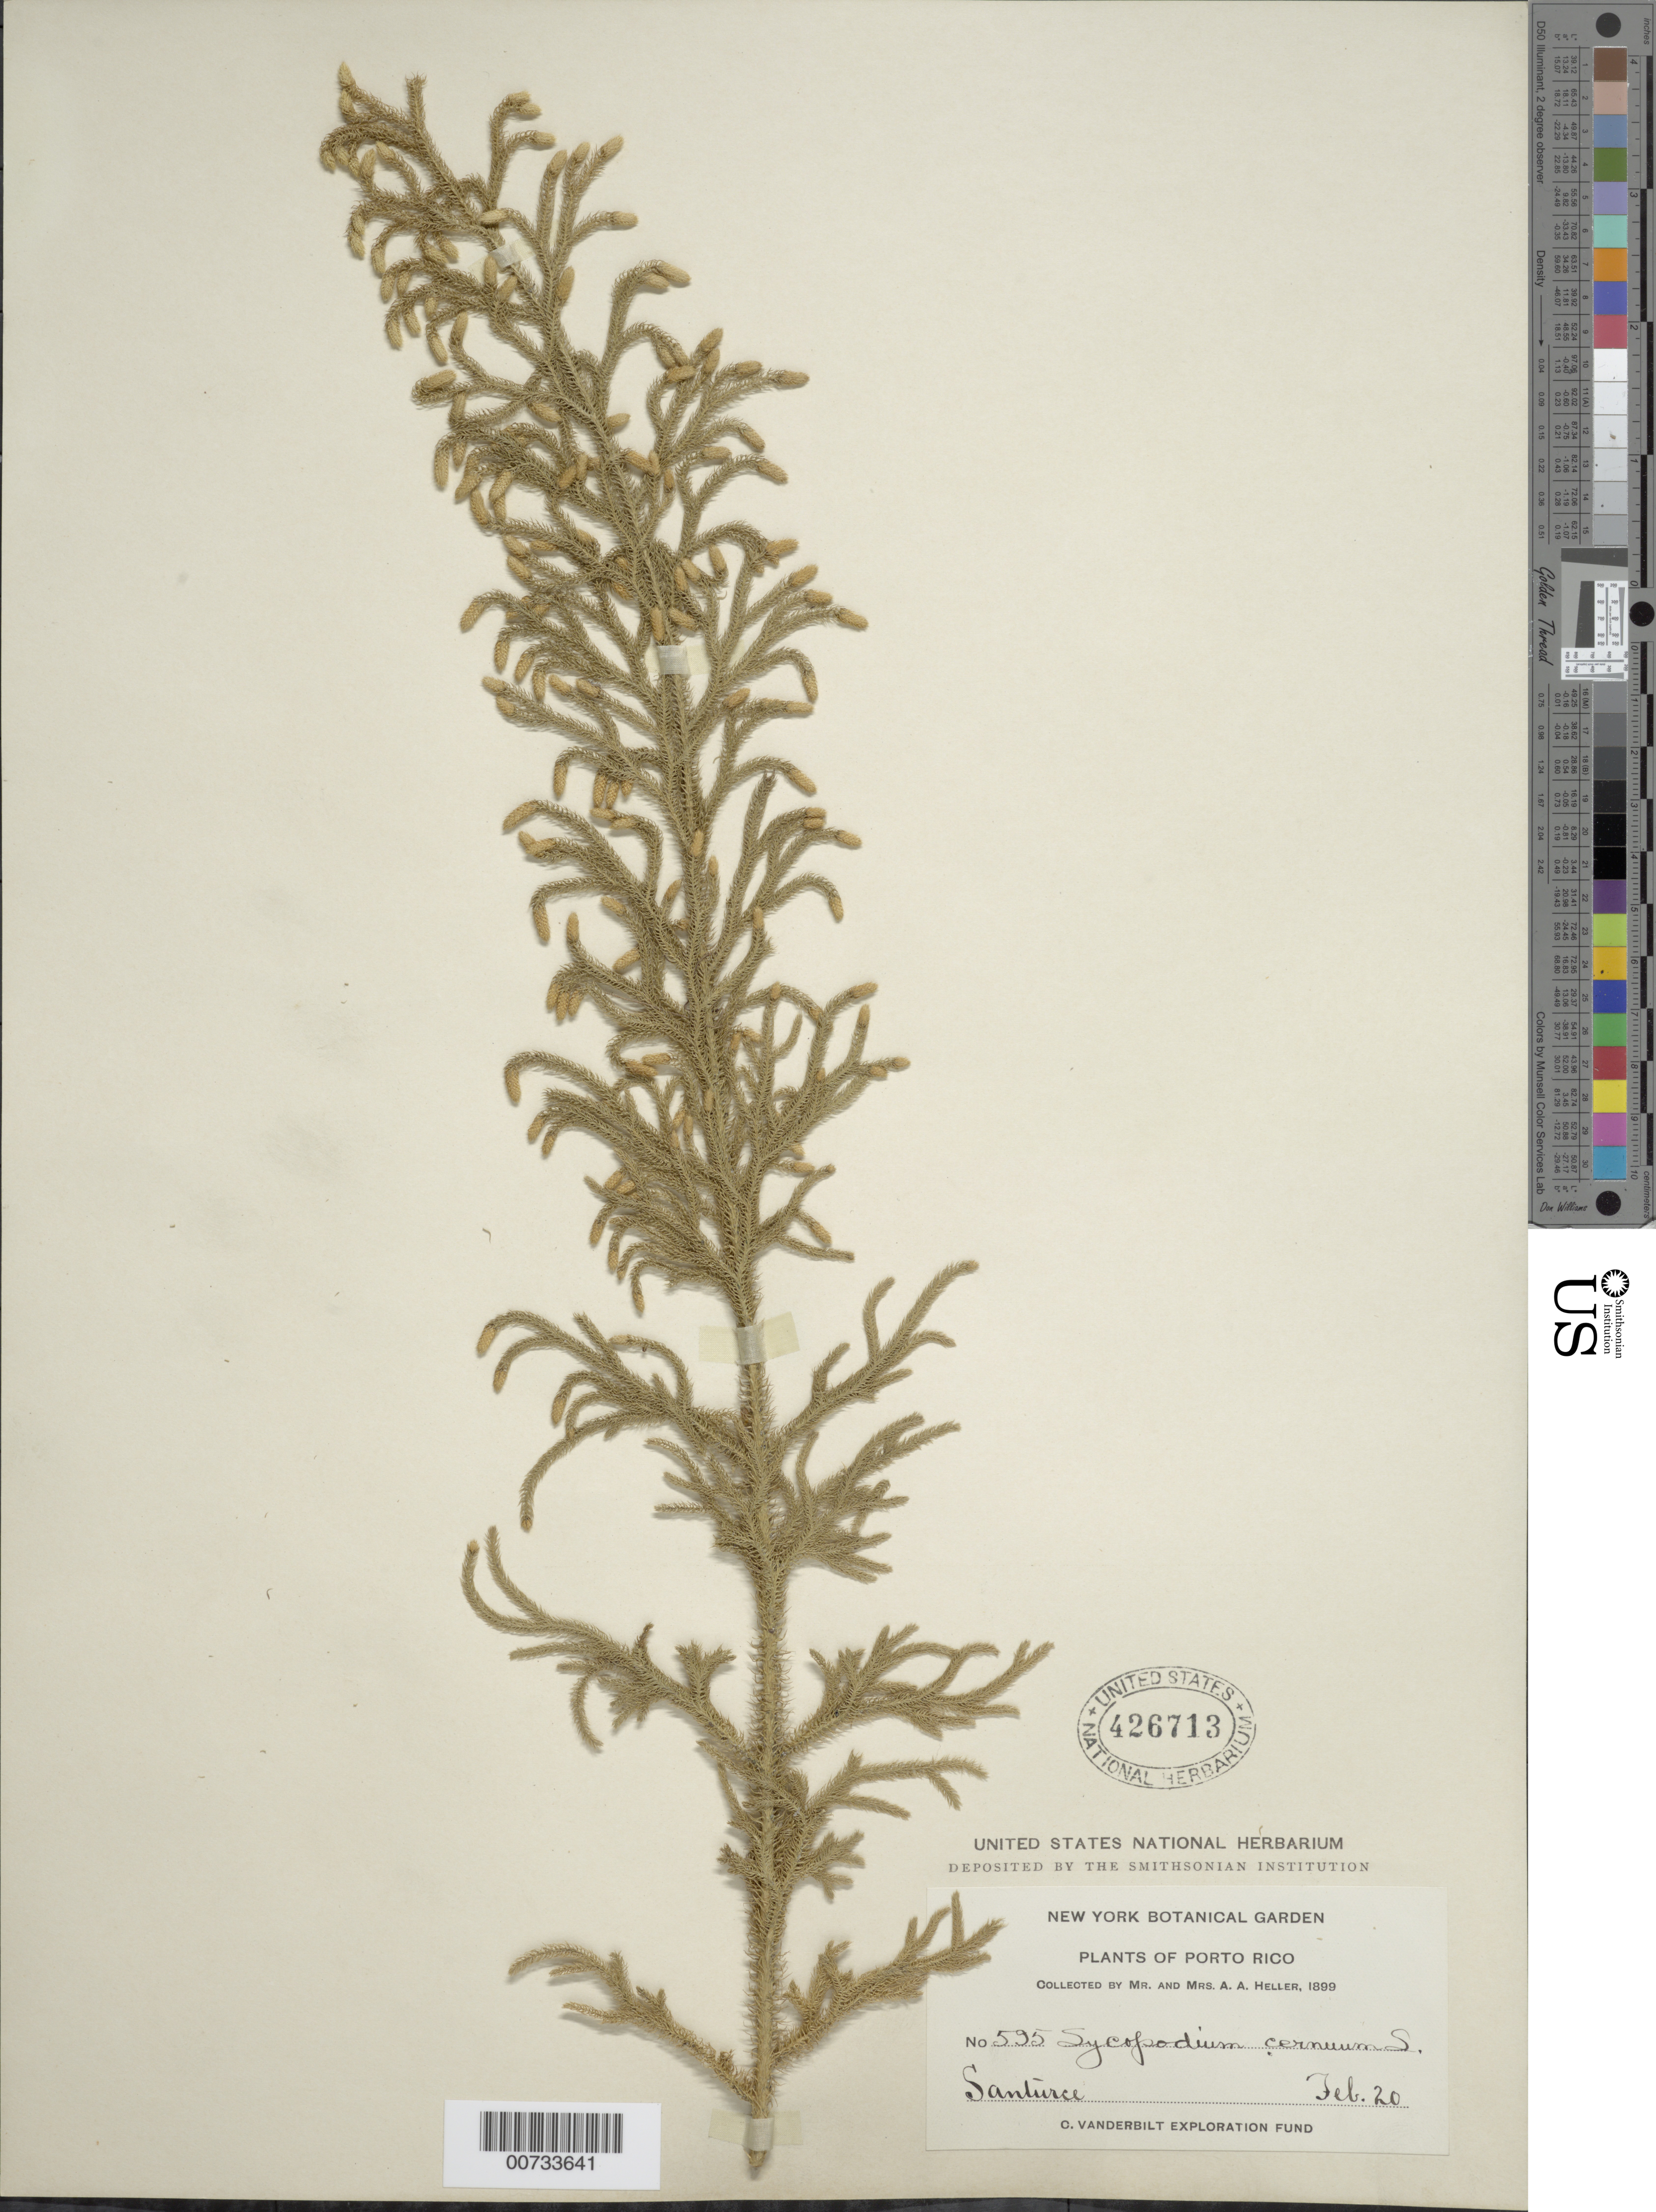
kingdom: Plantae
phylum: Tracheophyta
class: Lycopodiopsida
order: Lycopodiales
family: Lycopodiaceae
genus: Palhinhaea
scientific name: Palhinhaea cernua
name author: (L.) Vasc. & Franco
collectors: A. A. Heller & E. G. Heller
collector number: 595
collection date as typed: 20 Feb 1899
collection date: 1899-02-20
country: Puerto Rico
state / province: San Juan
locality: Santurce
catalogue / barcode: US 426713